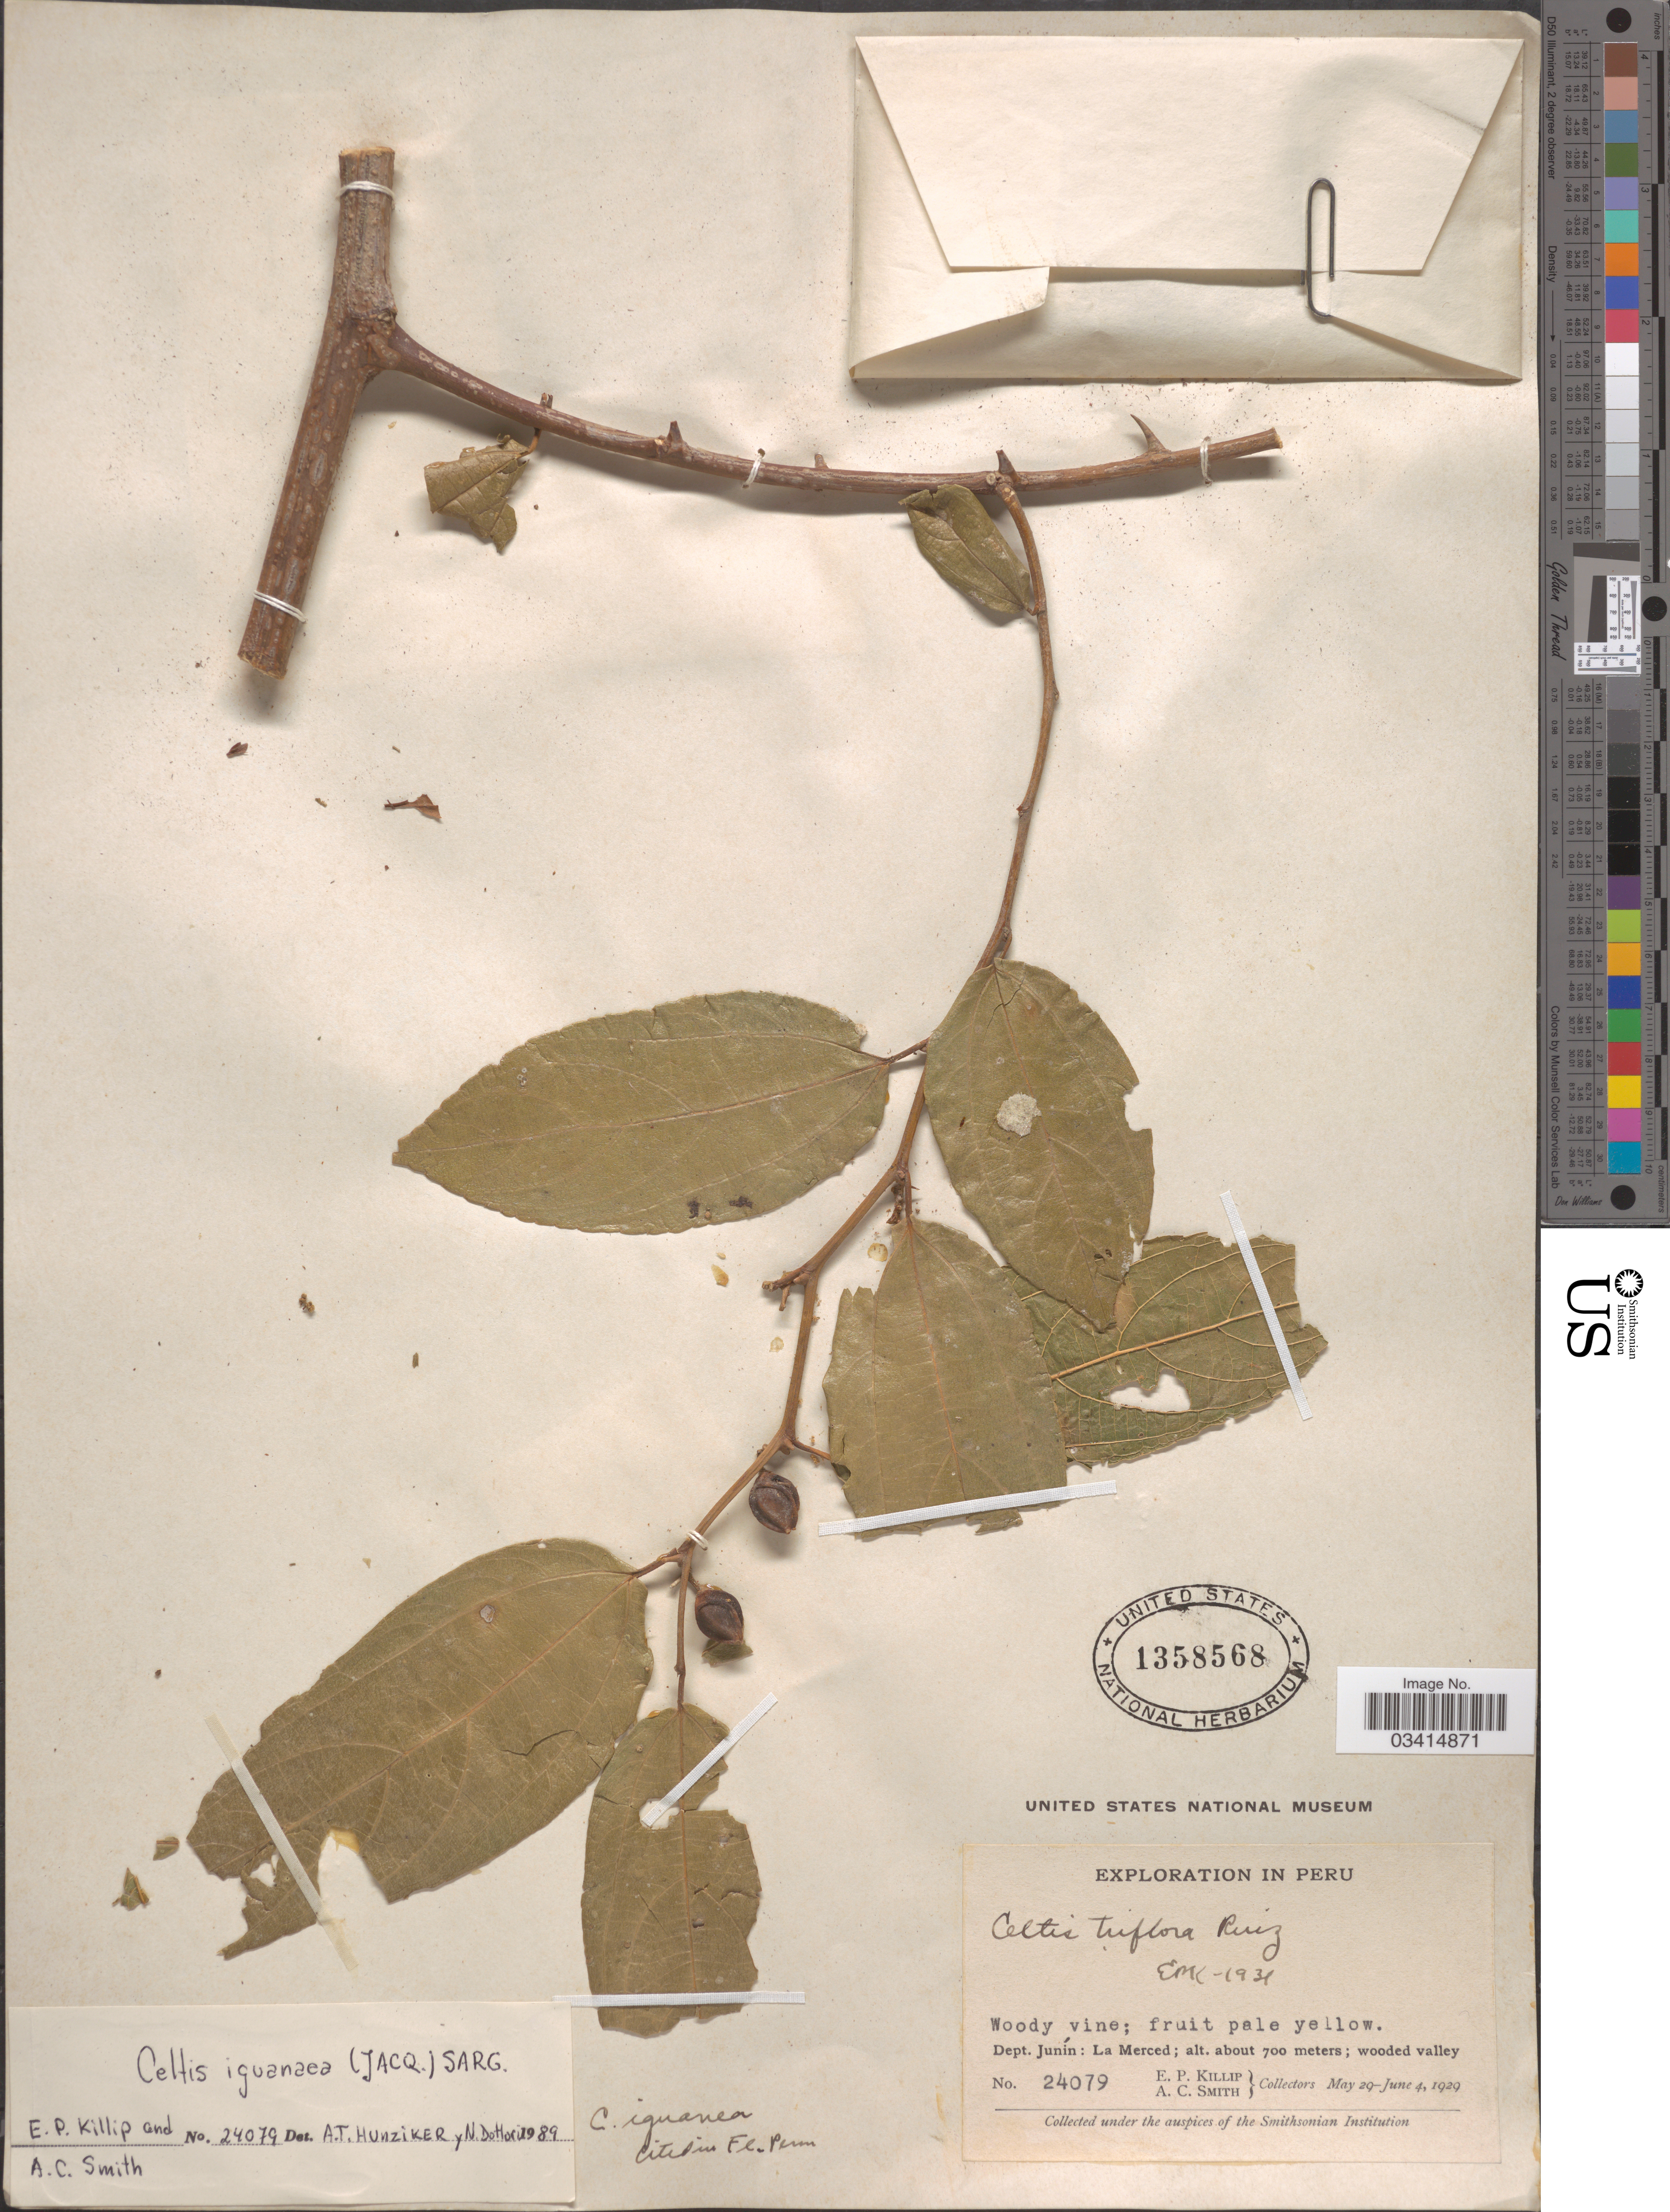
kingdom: Plantae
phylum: Tracheophyta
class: Magnoliopsida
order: Rosales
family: Cannabaceae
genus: Celtis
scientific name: Celtis iguanaea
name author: (Jacq.) Sarg.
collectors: E. P. Killip & A. C. Smith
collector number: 24079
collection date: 1929-05-29/1929-06-04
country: Peru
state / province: Junín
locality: Dept. Junín: La Merced.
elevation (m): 700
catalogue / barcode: US 1358568